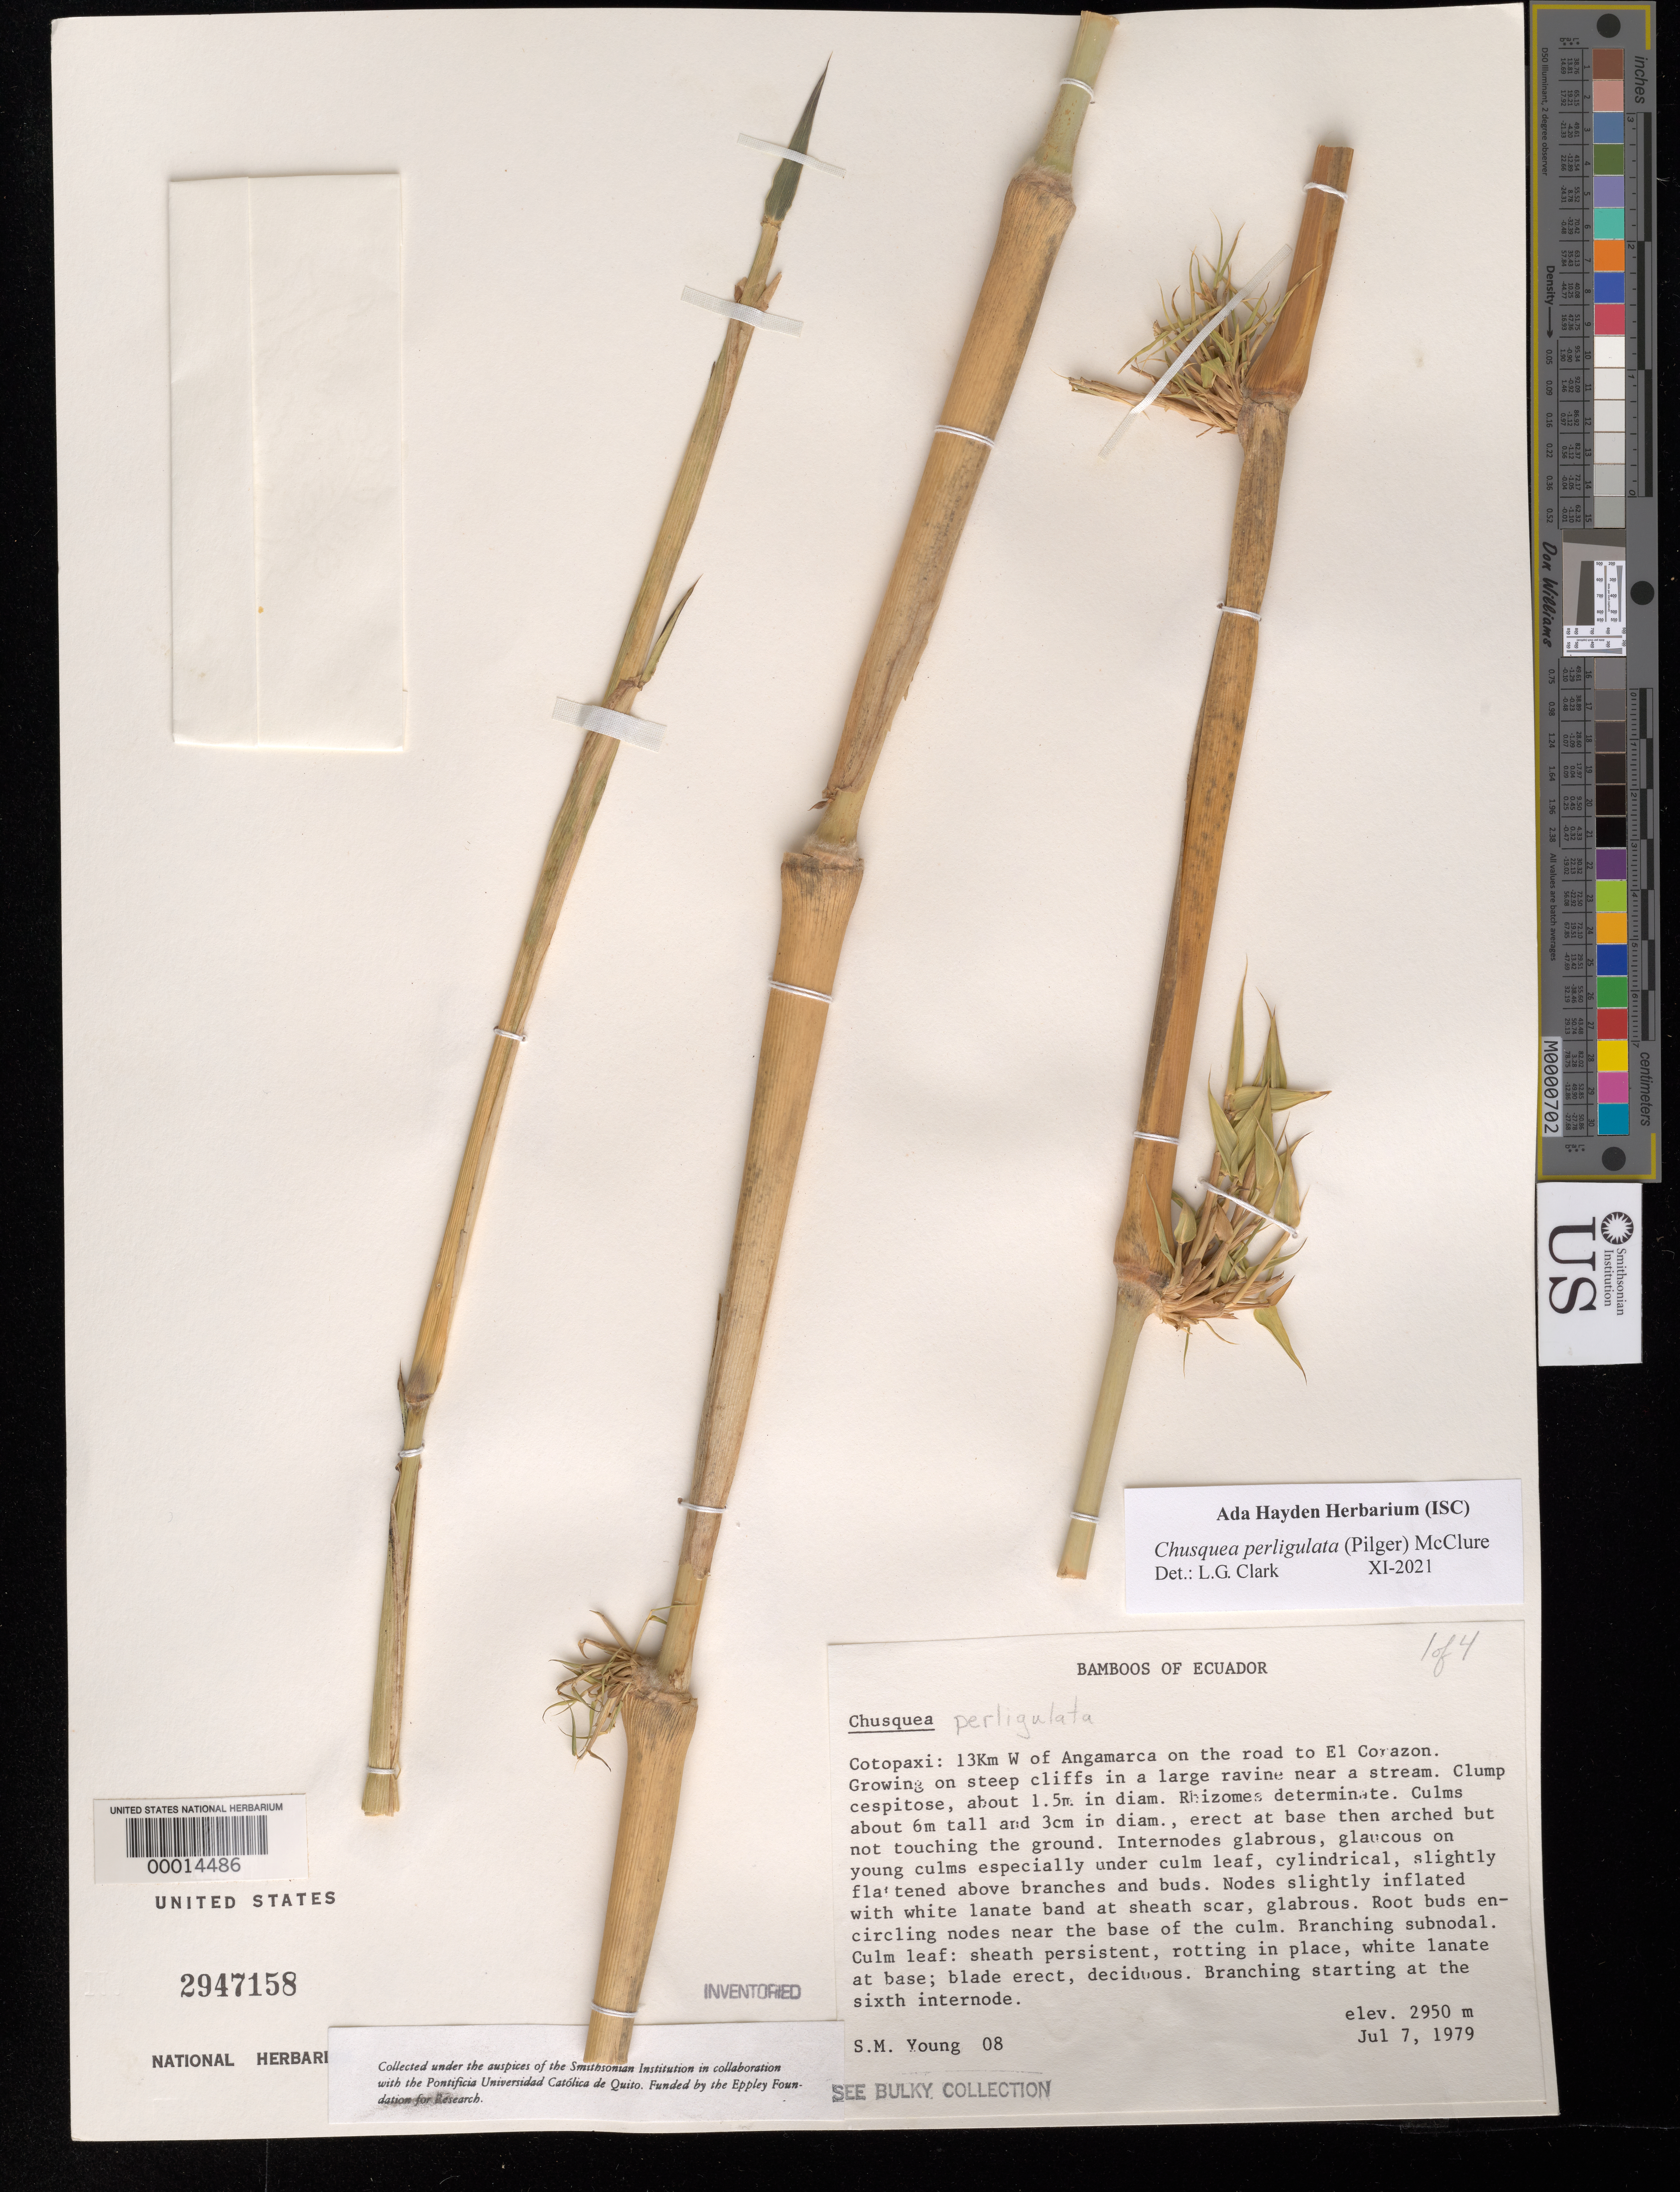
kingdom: Plantae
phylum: Tracheophyta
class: Liliopsida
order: Poales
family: Poaceae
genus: Chusquea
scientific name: Chusquea perligulata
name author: (Pilg.) McClure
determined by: Clark, Lynn G., (ISC), Iowa State University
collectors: S. Young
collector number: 08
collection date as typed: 07 Jul 1979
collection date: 1979-07-07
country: Ecuador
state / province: Cotopaxi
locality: AnGamarca/El Corazon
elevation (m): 2950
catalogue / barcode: US 2947158